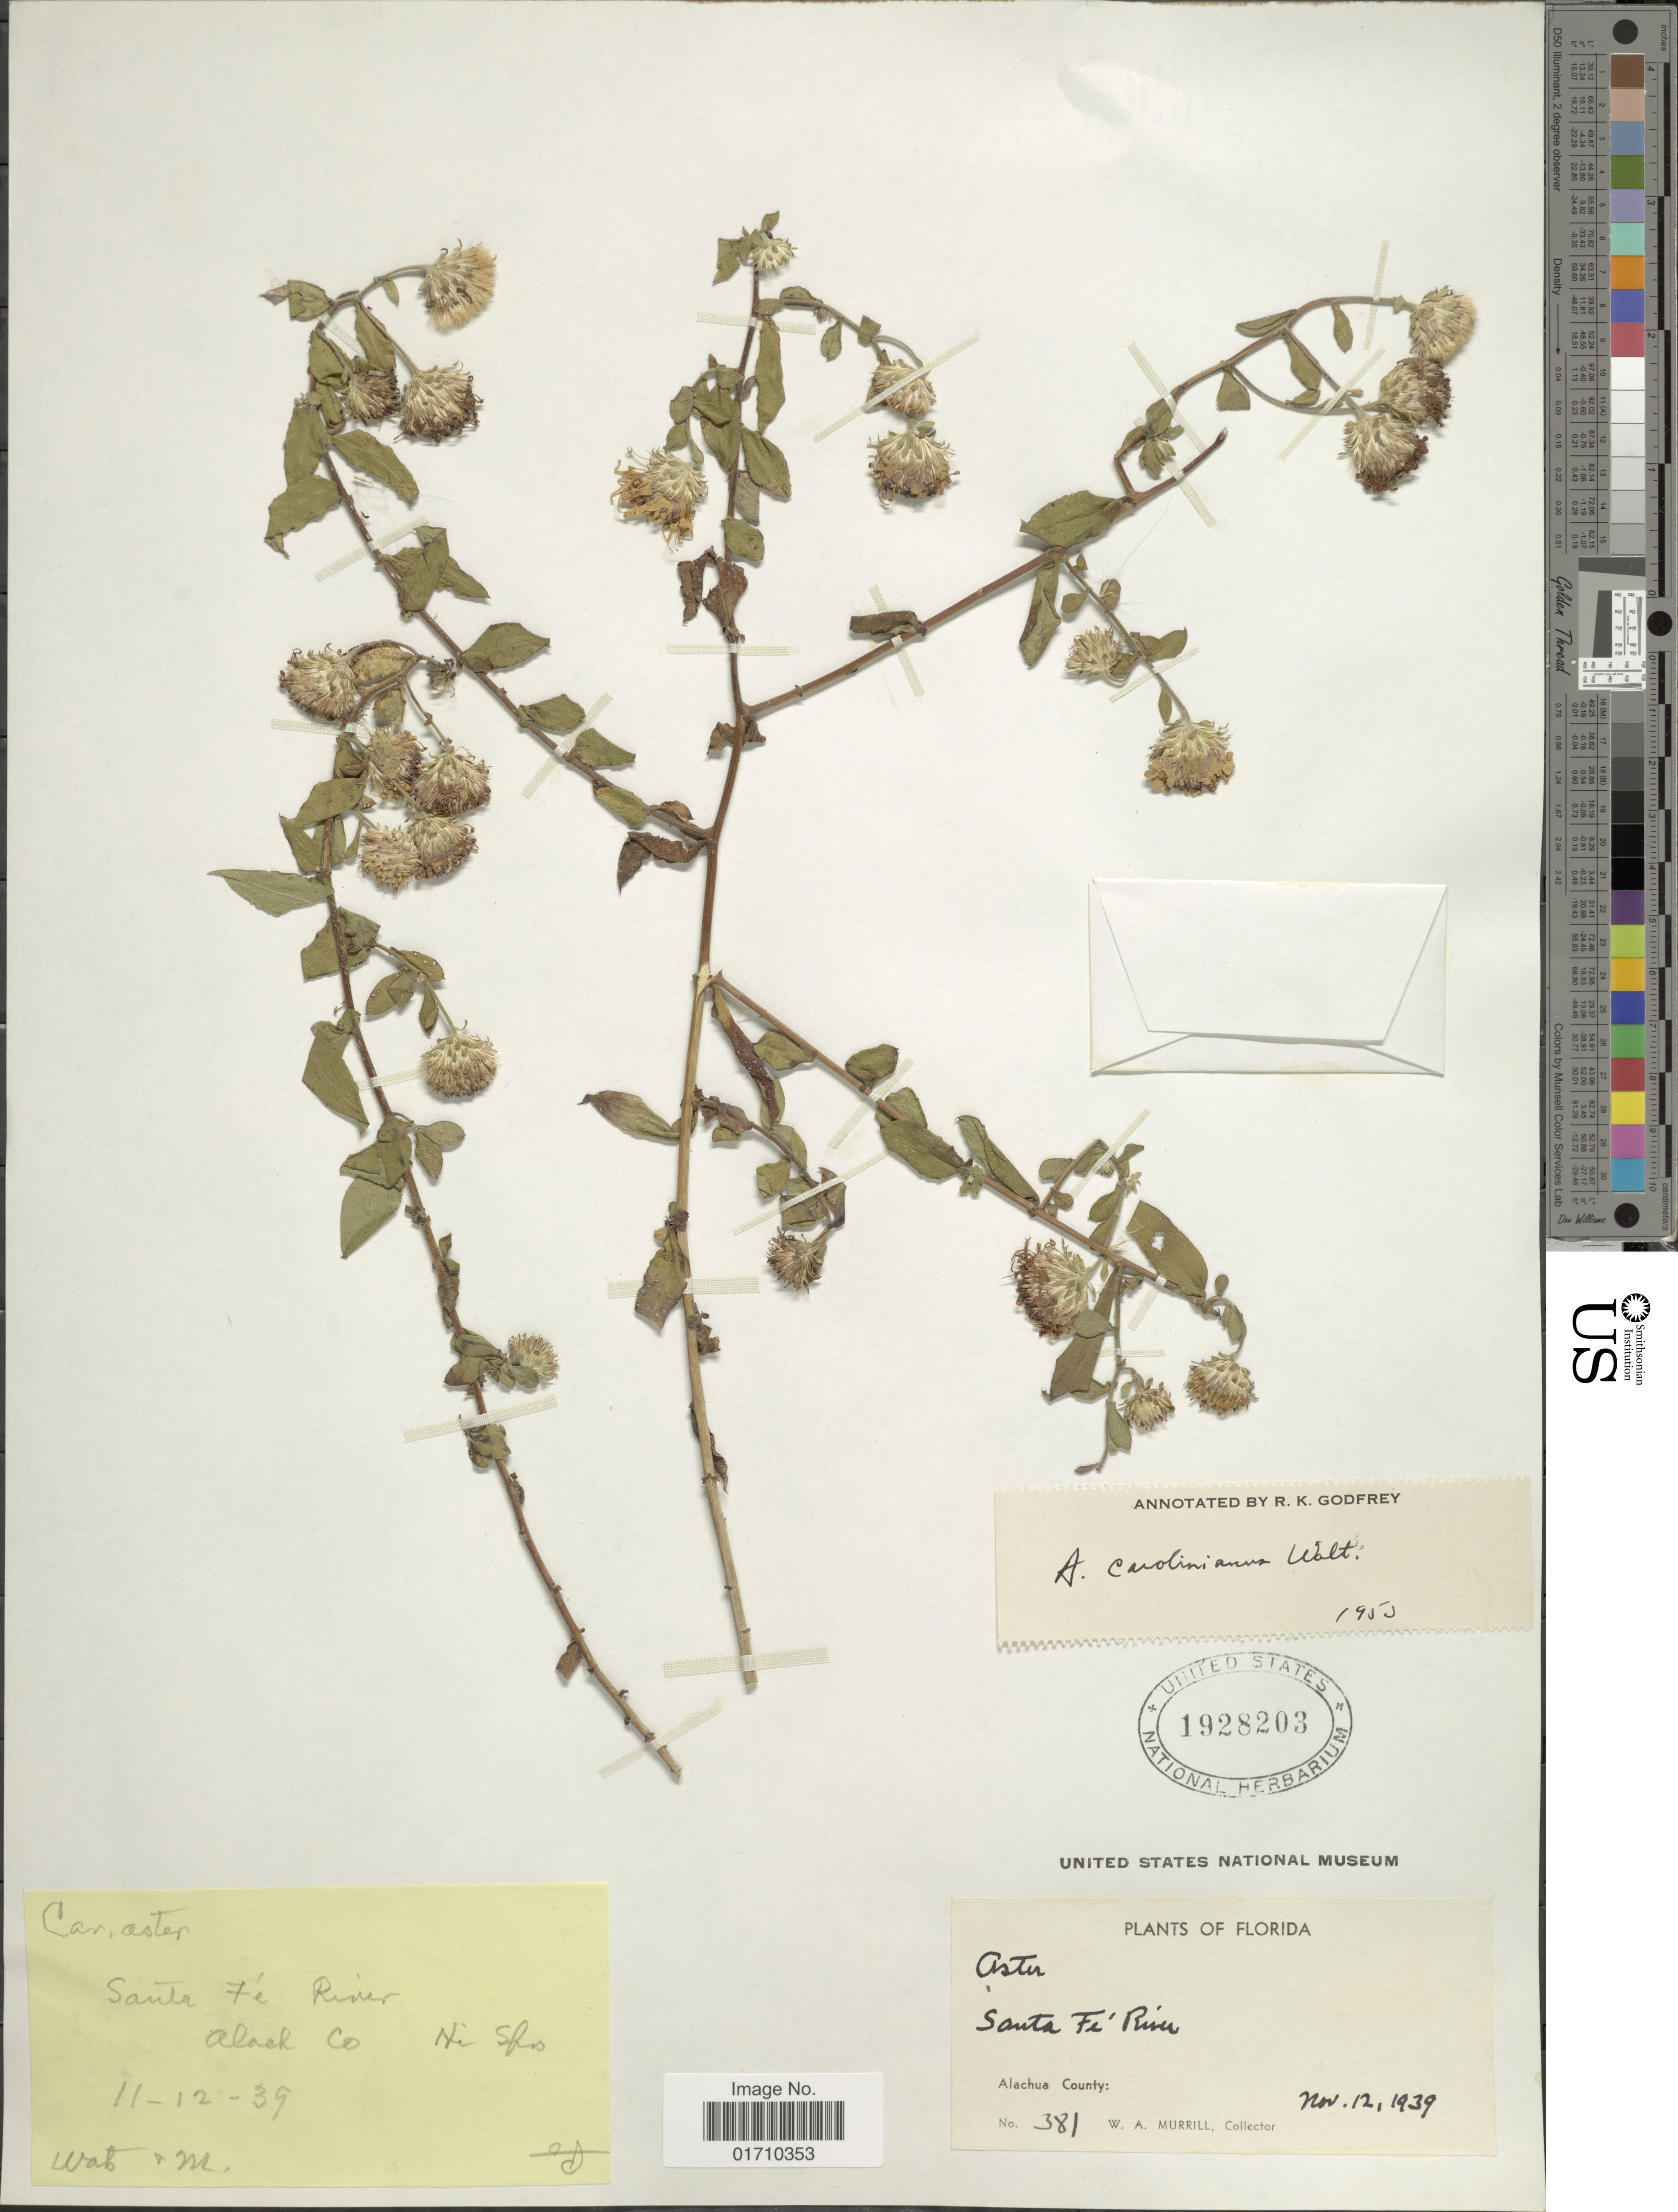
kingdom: Plantae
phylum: Tracheophyta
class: Magnoliopsida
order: Asterales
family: Asteraceae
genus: Ampelaster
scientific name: Ampelaster carolinianus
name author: (Walter) G.L. Nesom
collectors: W. A. Murrill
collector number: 381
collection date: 1939-11-12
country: United States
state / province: Florida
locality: Santa Fé River, Alachua County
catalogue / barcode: US 1928203